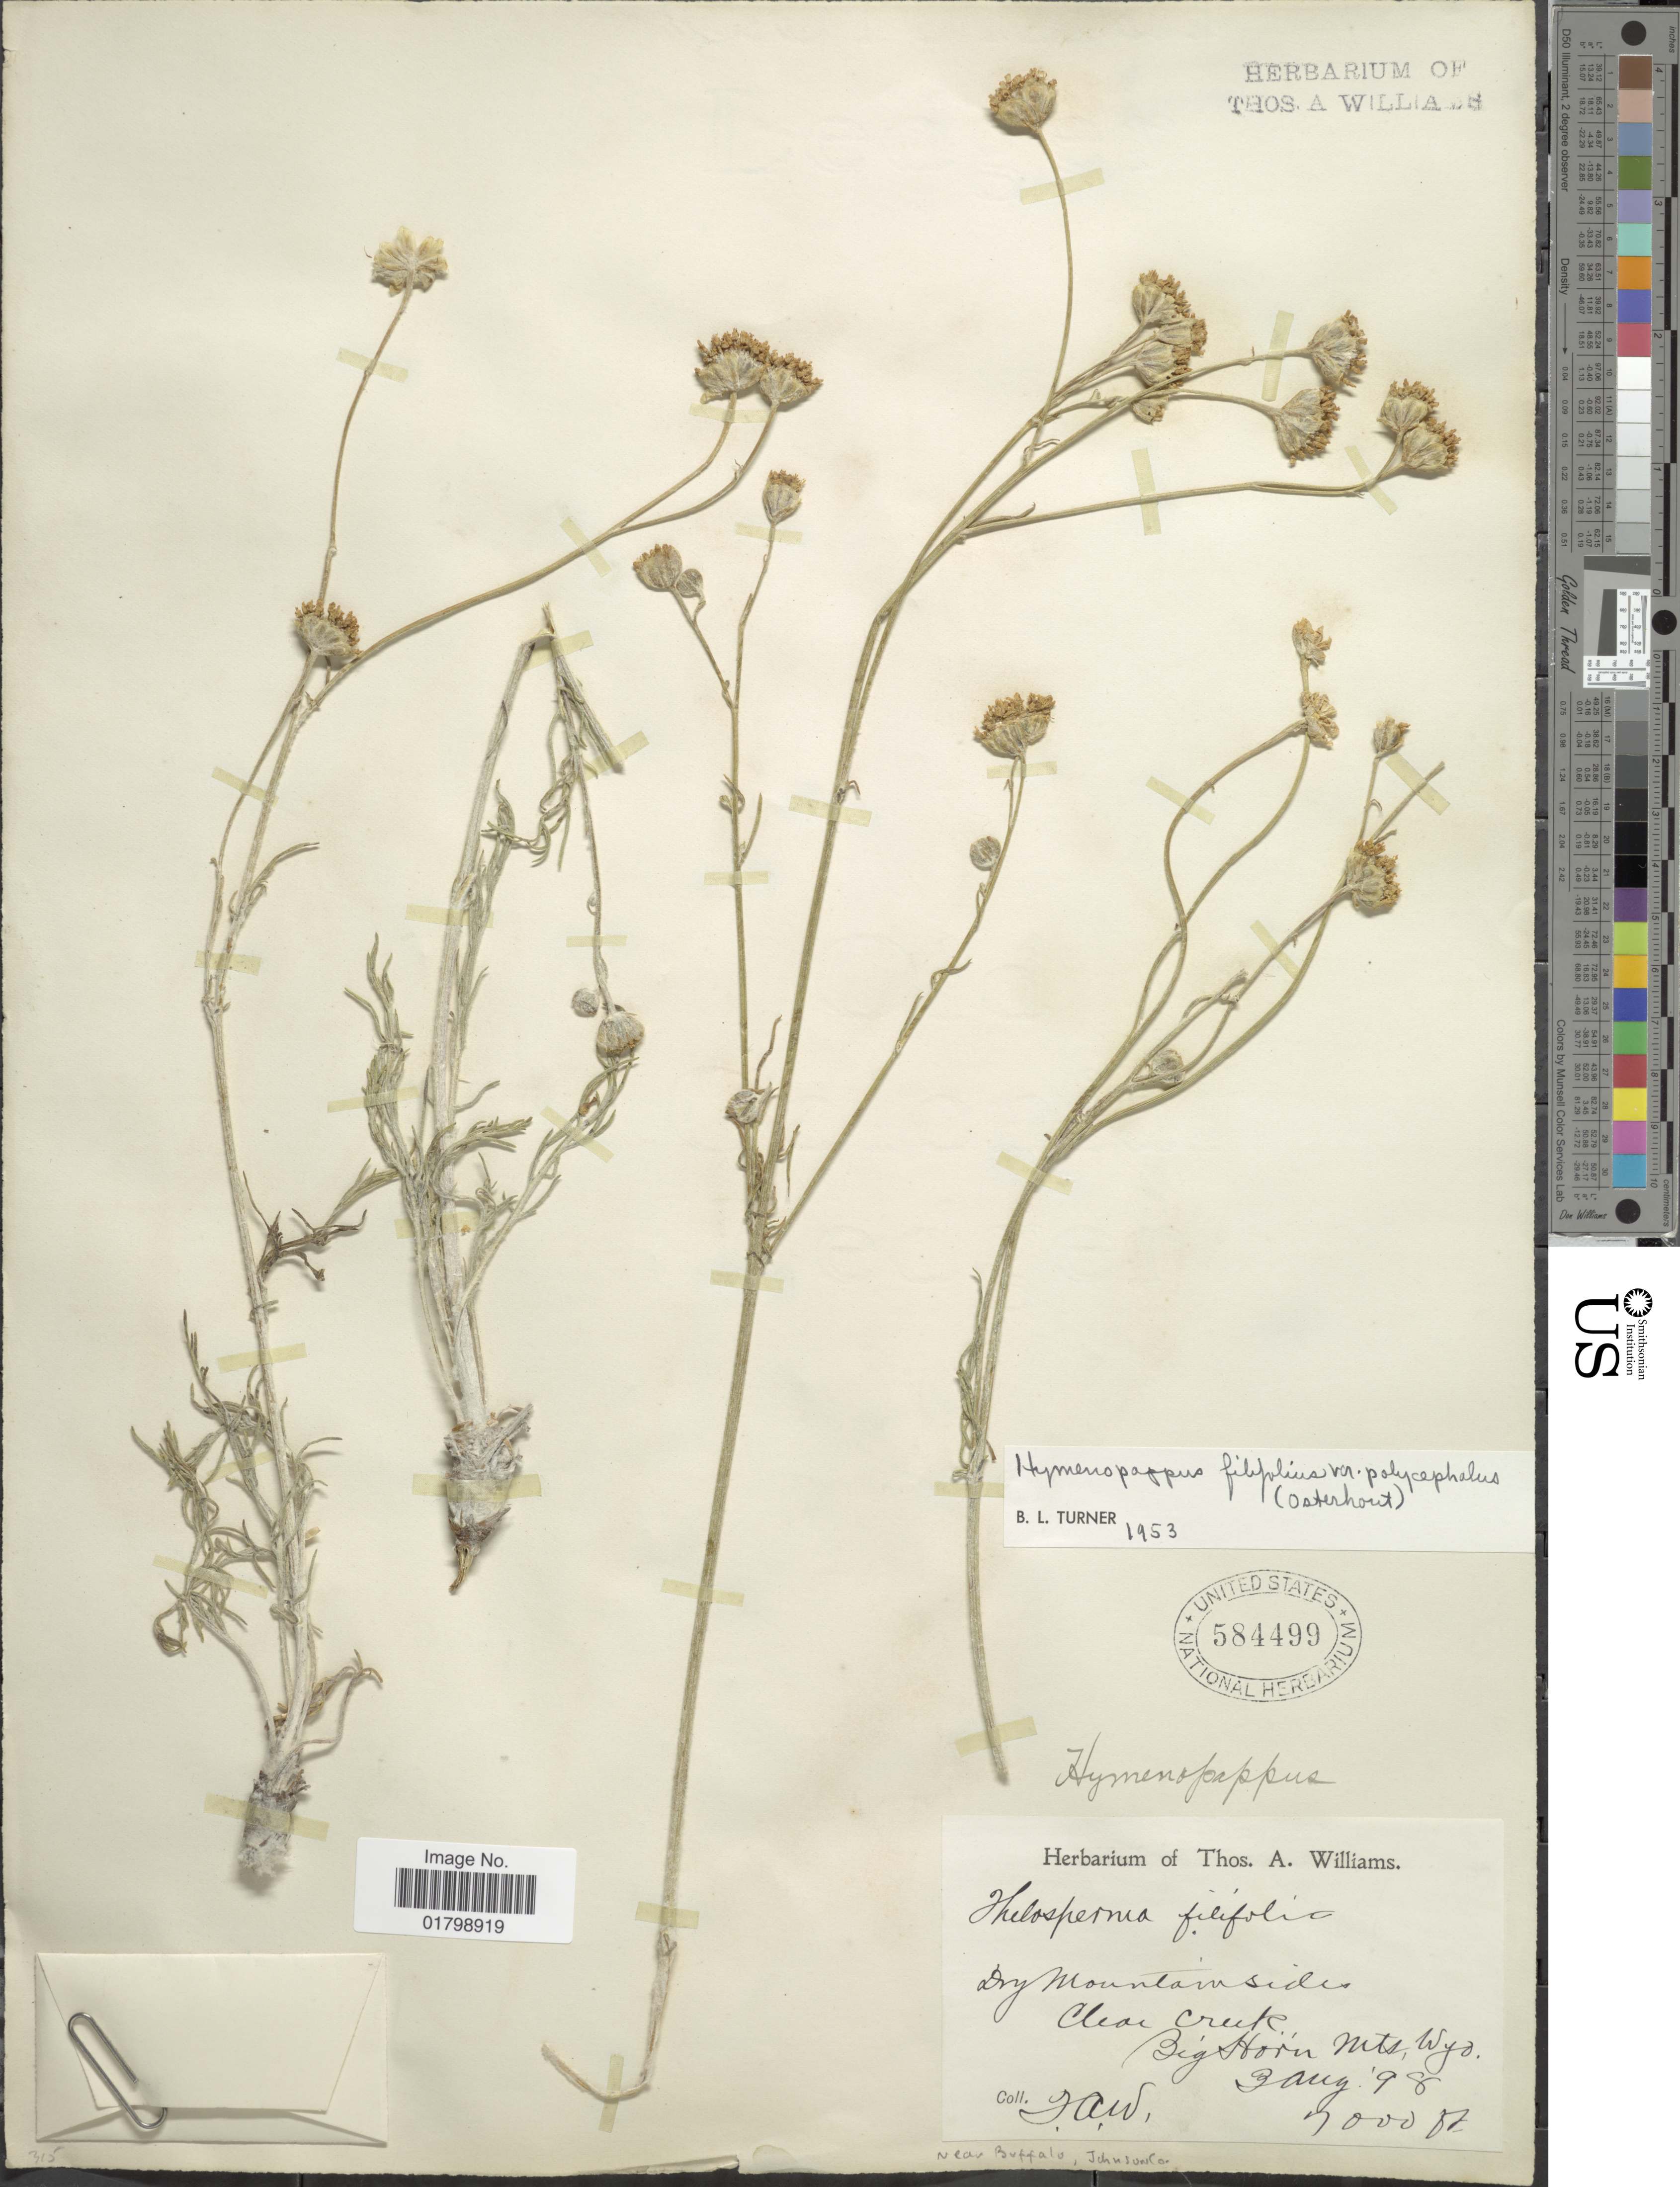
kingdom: Plantae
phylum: Tracheophyta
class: Magnoliopsida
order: Asterales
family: Asteraceae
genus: Hymenopappus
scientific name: Hymenopappus filifolius var. polycephalus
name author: (Osterh.) B.L. Turner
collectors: T. A. Williams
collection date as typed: Transcribed d/m/y: 3/8/98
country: United States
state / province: Wyoming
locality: Dry Mountainside Clear Creek, Big Horn Mts., Wyo, near Buffalo, Johnson Co,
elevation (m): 2134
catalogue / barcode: US 584499